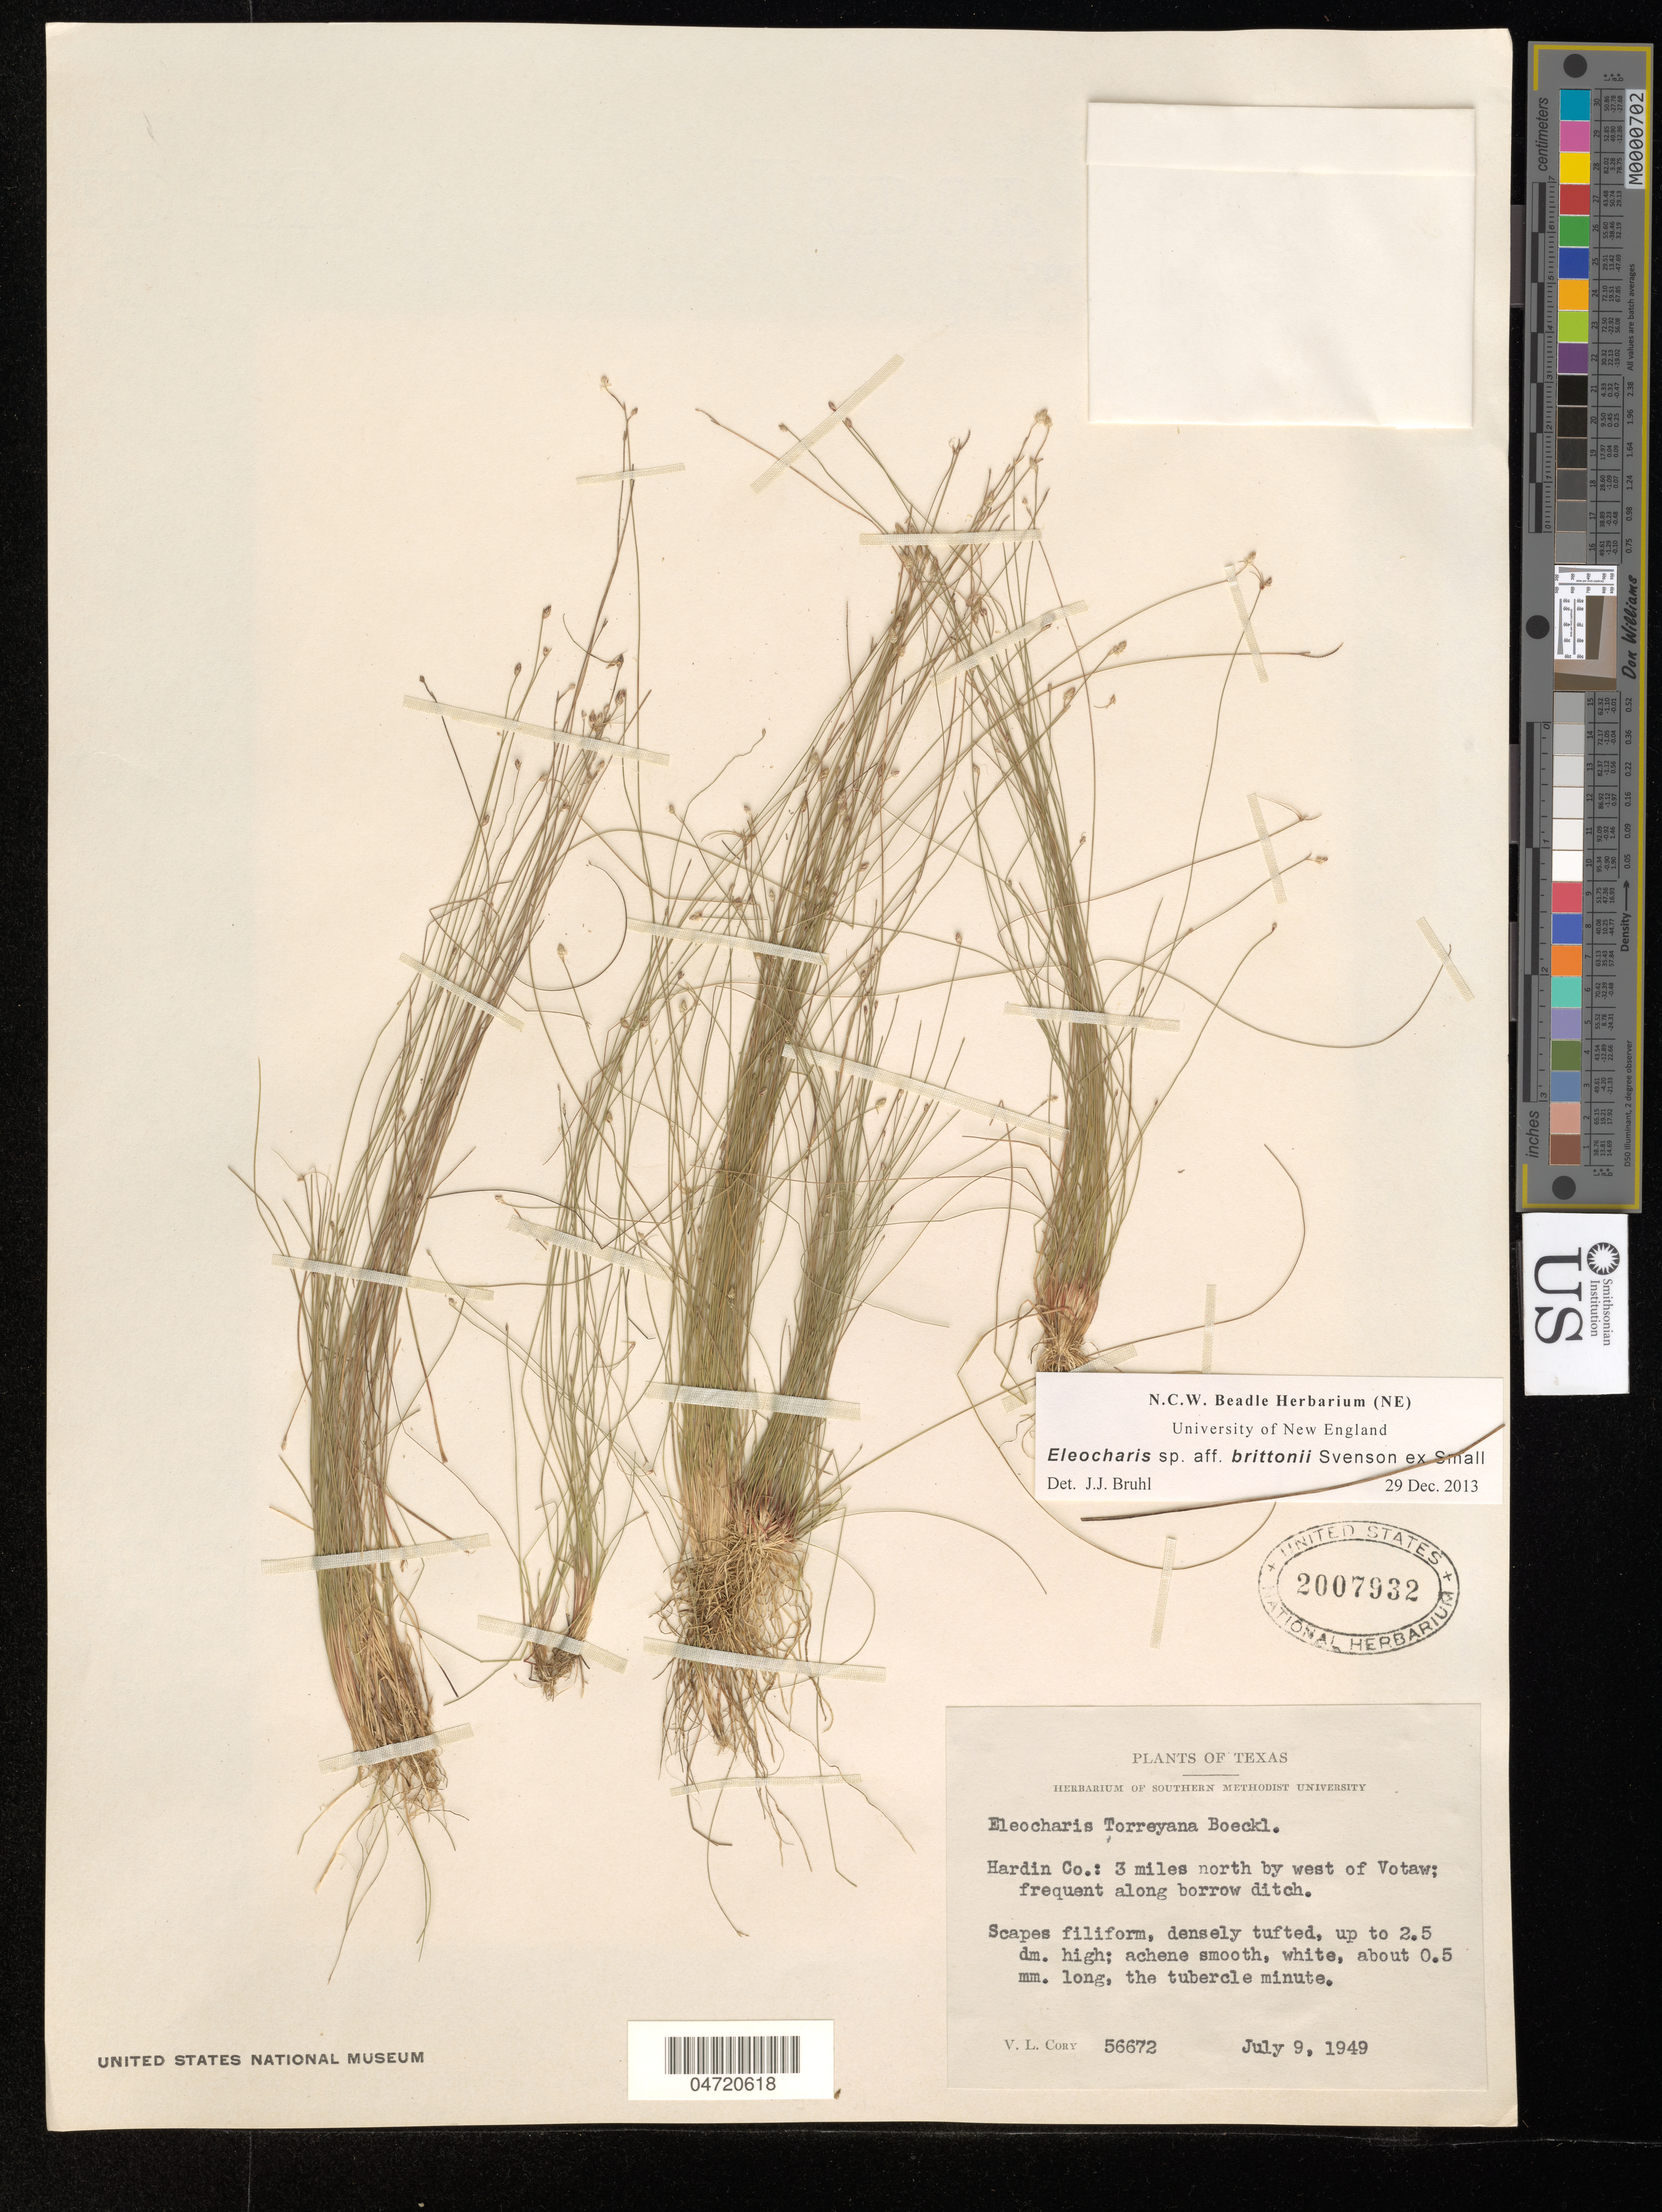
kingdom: Plantae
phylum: Tracheophyta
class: Liliopsida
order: Poales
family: Cyperaceae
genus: Eleocharis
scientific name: Eleocharis brittonii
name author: Svenson ex Small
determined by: Bruhl, J. J., (NE), University of New England (AUSTRALIA)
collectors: V. Cory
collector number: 56672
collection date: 1949-07-09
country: United States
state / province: Texas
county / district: Hardin County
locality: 3 miles north by west of Votaw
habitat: Along borrow ditch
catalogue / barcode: US 2007932